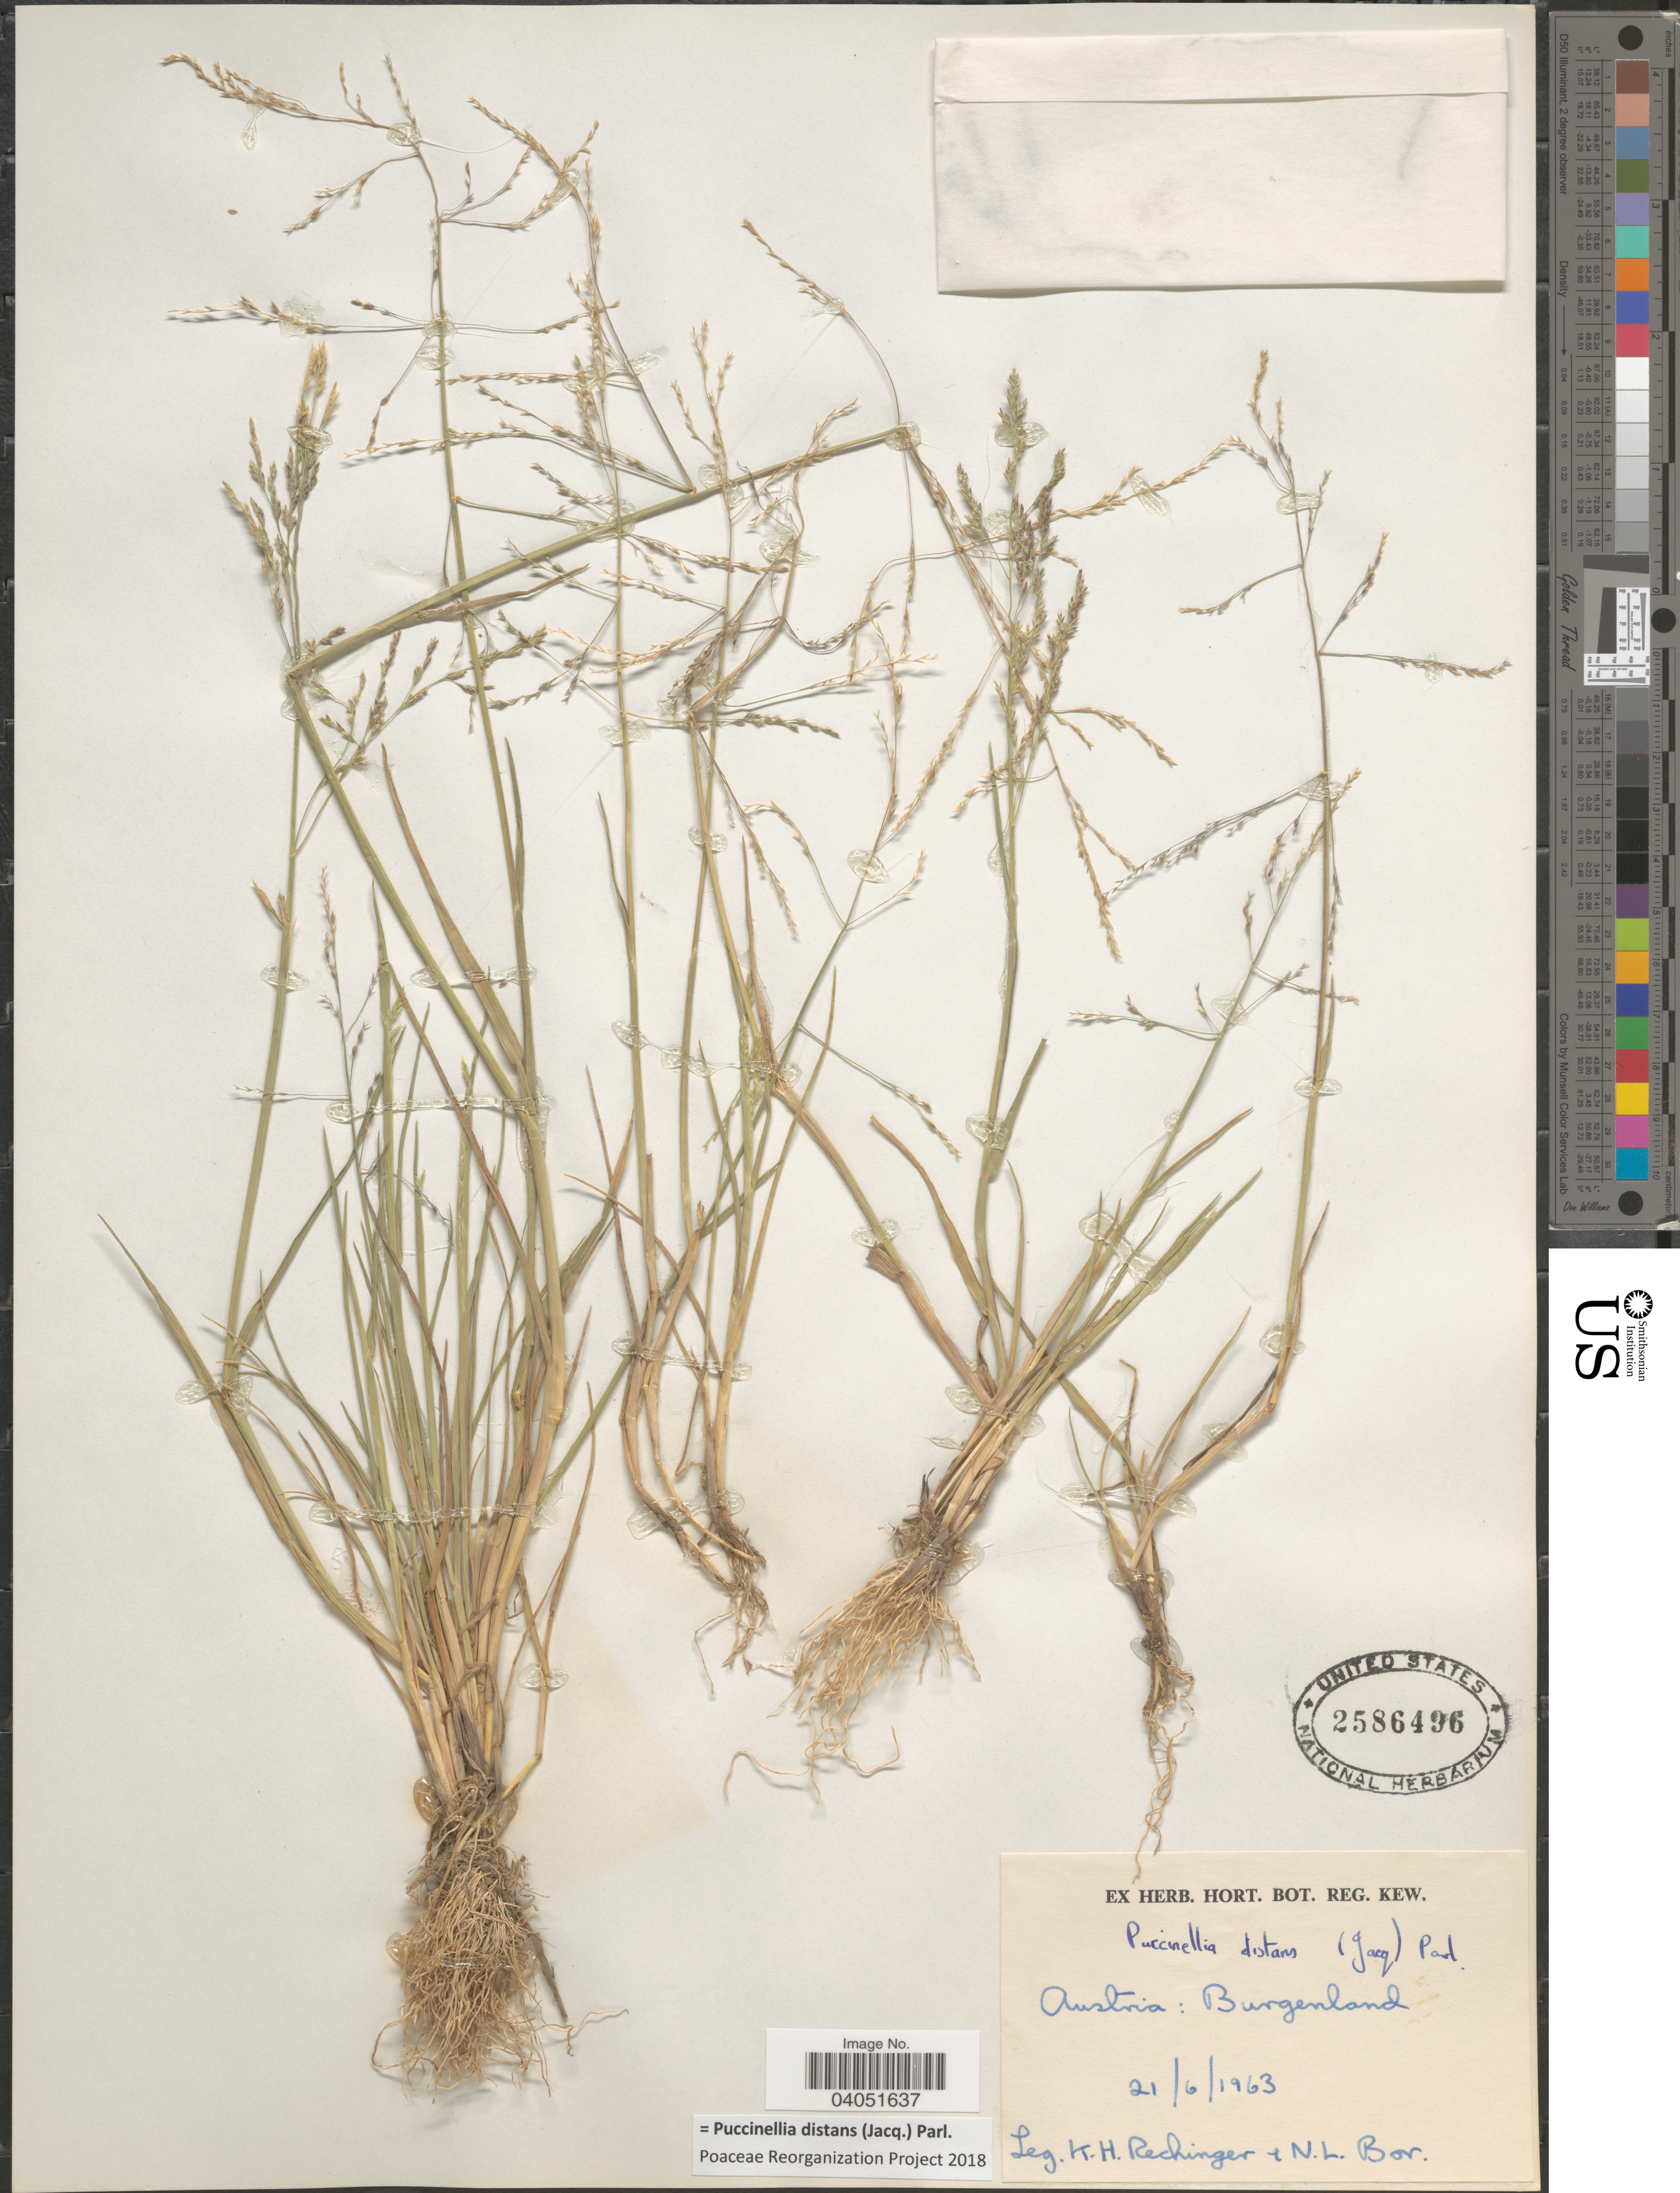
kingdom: Plantae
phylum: Tracheophyta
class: Liliopsida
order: Poales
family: Poaceae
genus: Puccinellia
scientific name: Puccinellia distans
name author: (Jacq.) Parl.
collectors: K. H. Rechinger & N. L. Bor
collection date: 1963-06-21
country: Austria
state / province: Burgenland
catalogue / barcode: US 2586496